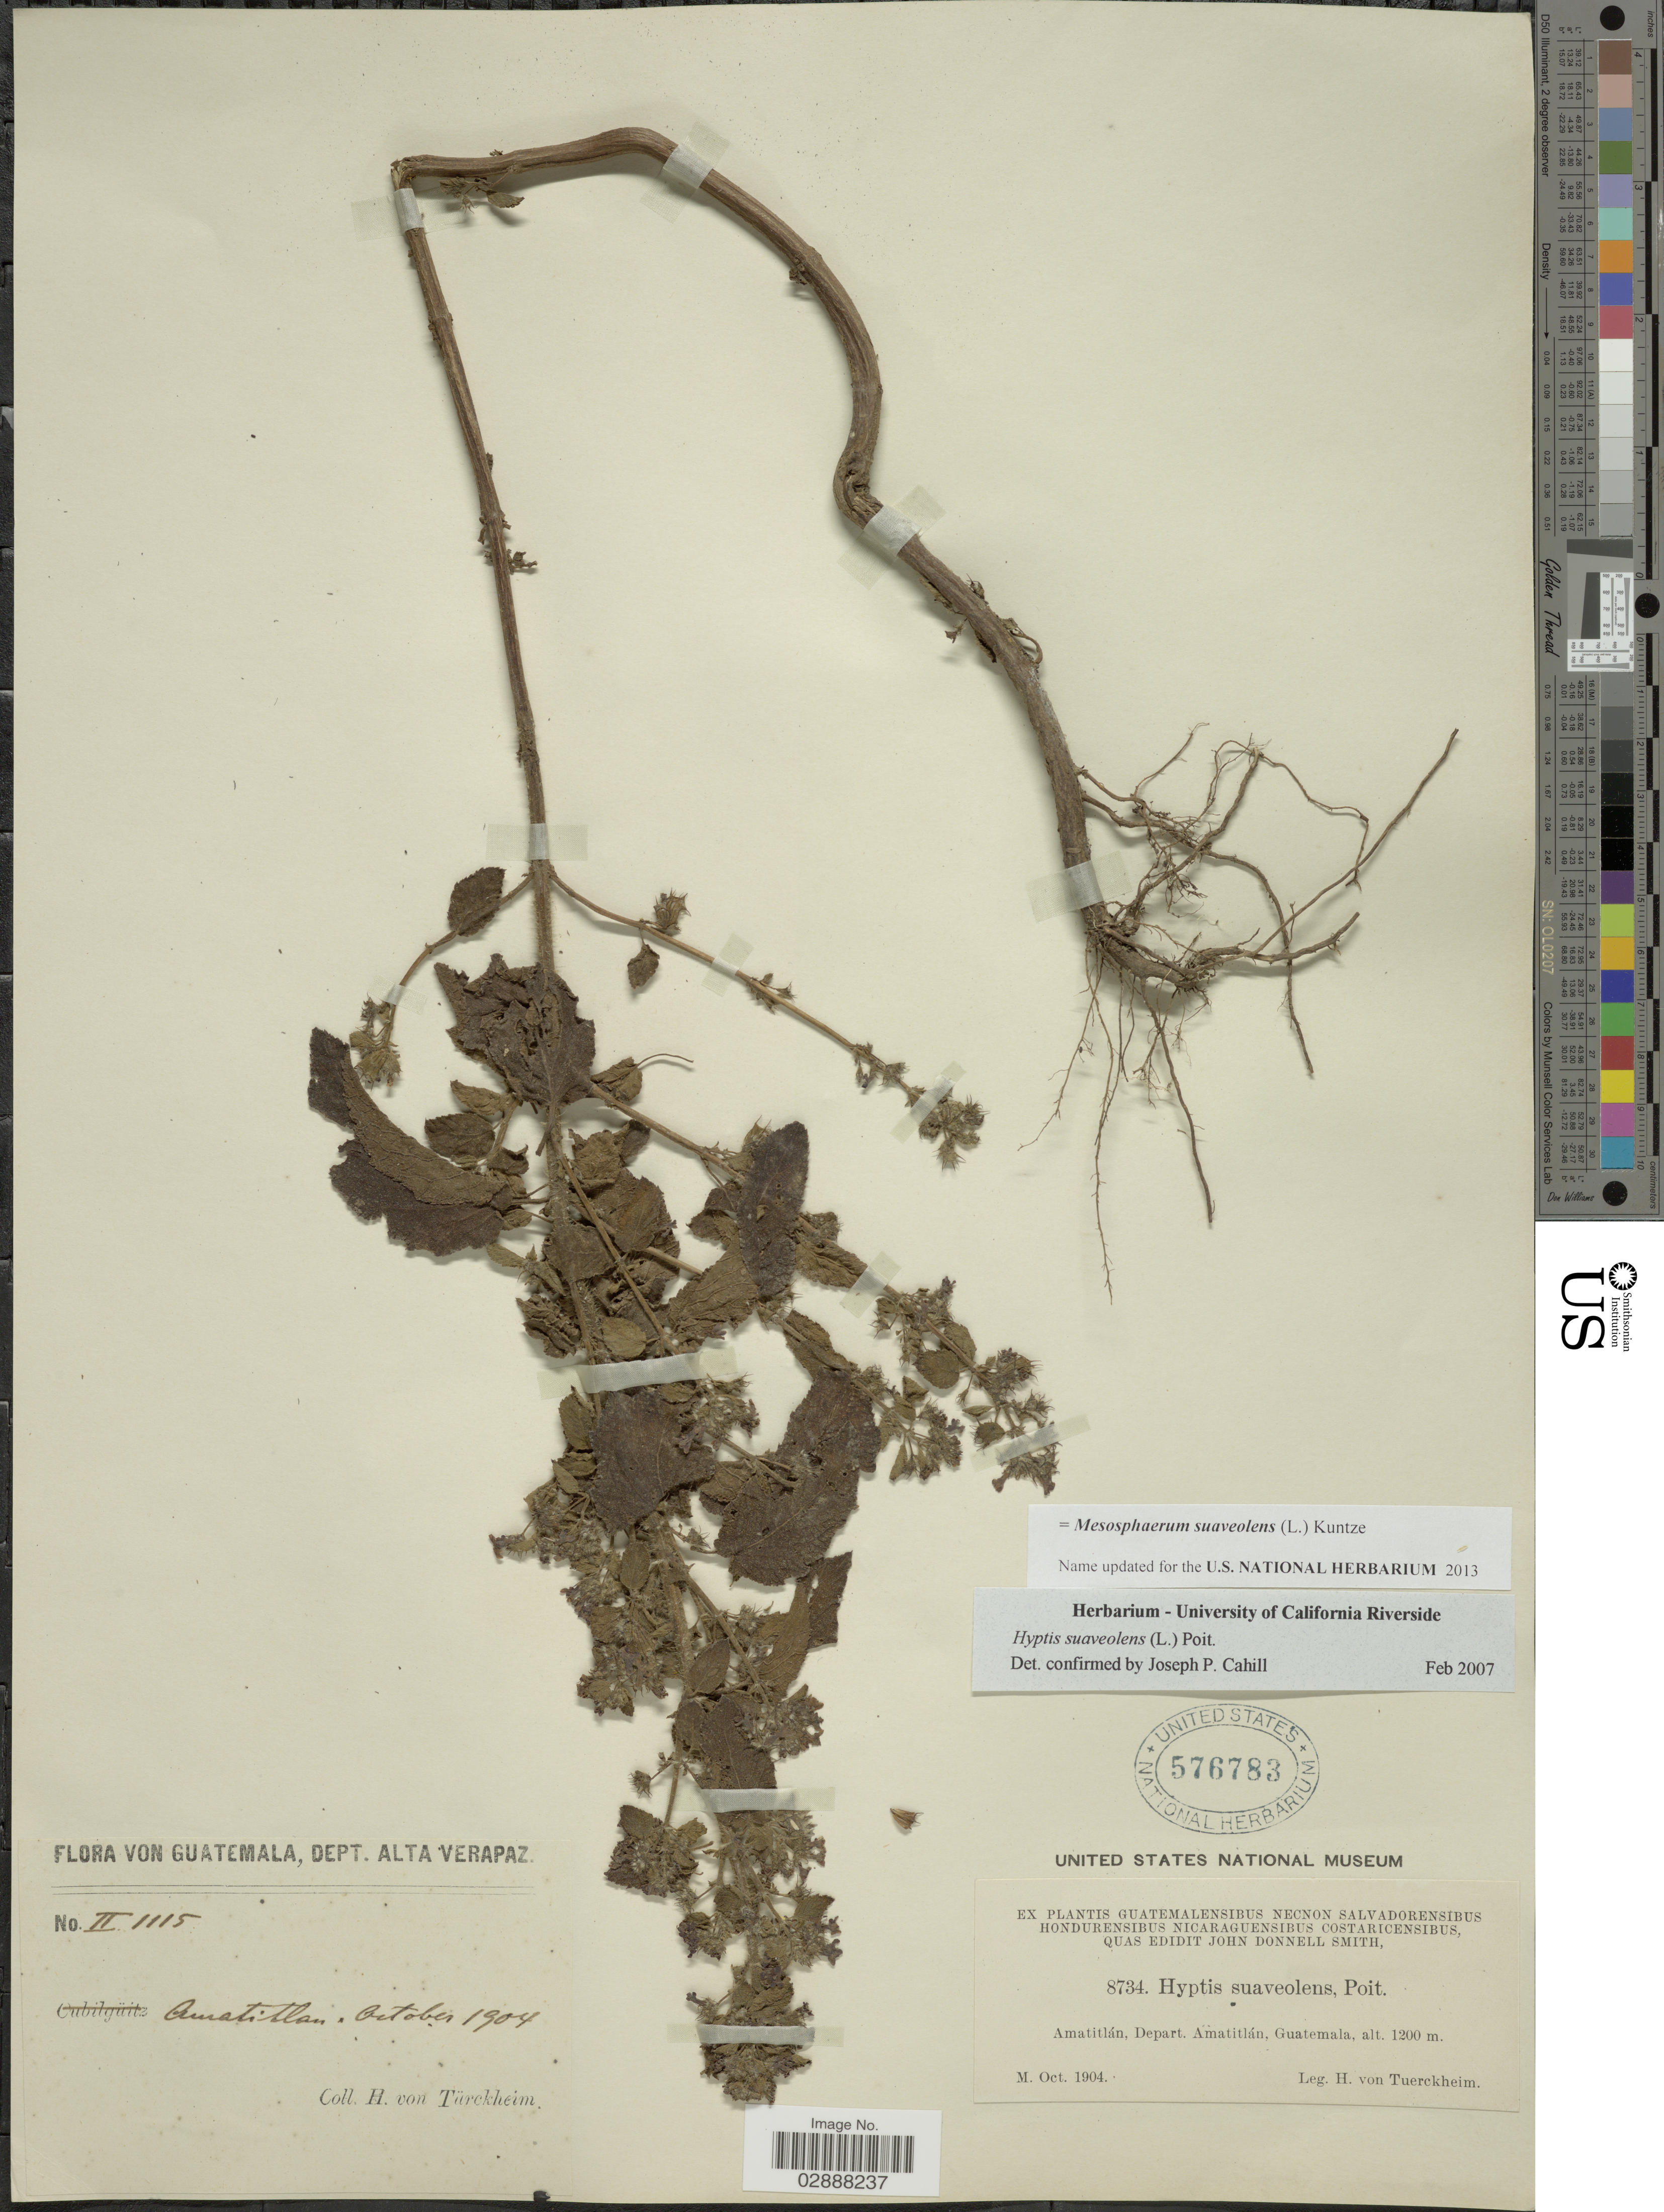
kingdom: Plantae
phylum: Tracheophyta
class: Magnoliopsida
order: Lamiales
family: Lamiaceae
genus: Mesosphaerum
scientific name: Mesosphaerum suaveolens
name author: (L.) Kuntze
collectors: H. von Türckheim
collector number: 8734/ II1115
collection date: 1904-10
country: Guatemala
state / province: Alta Verapaz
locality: Dept. Alta Verapaz. Amatitlán, Depart. Amatitlán.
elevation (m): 1200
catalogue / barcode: US 576783